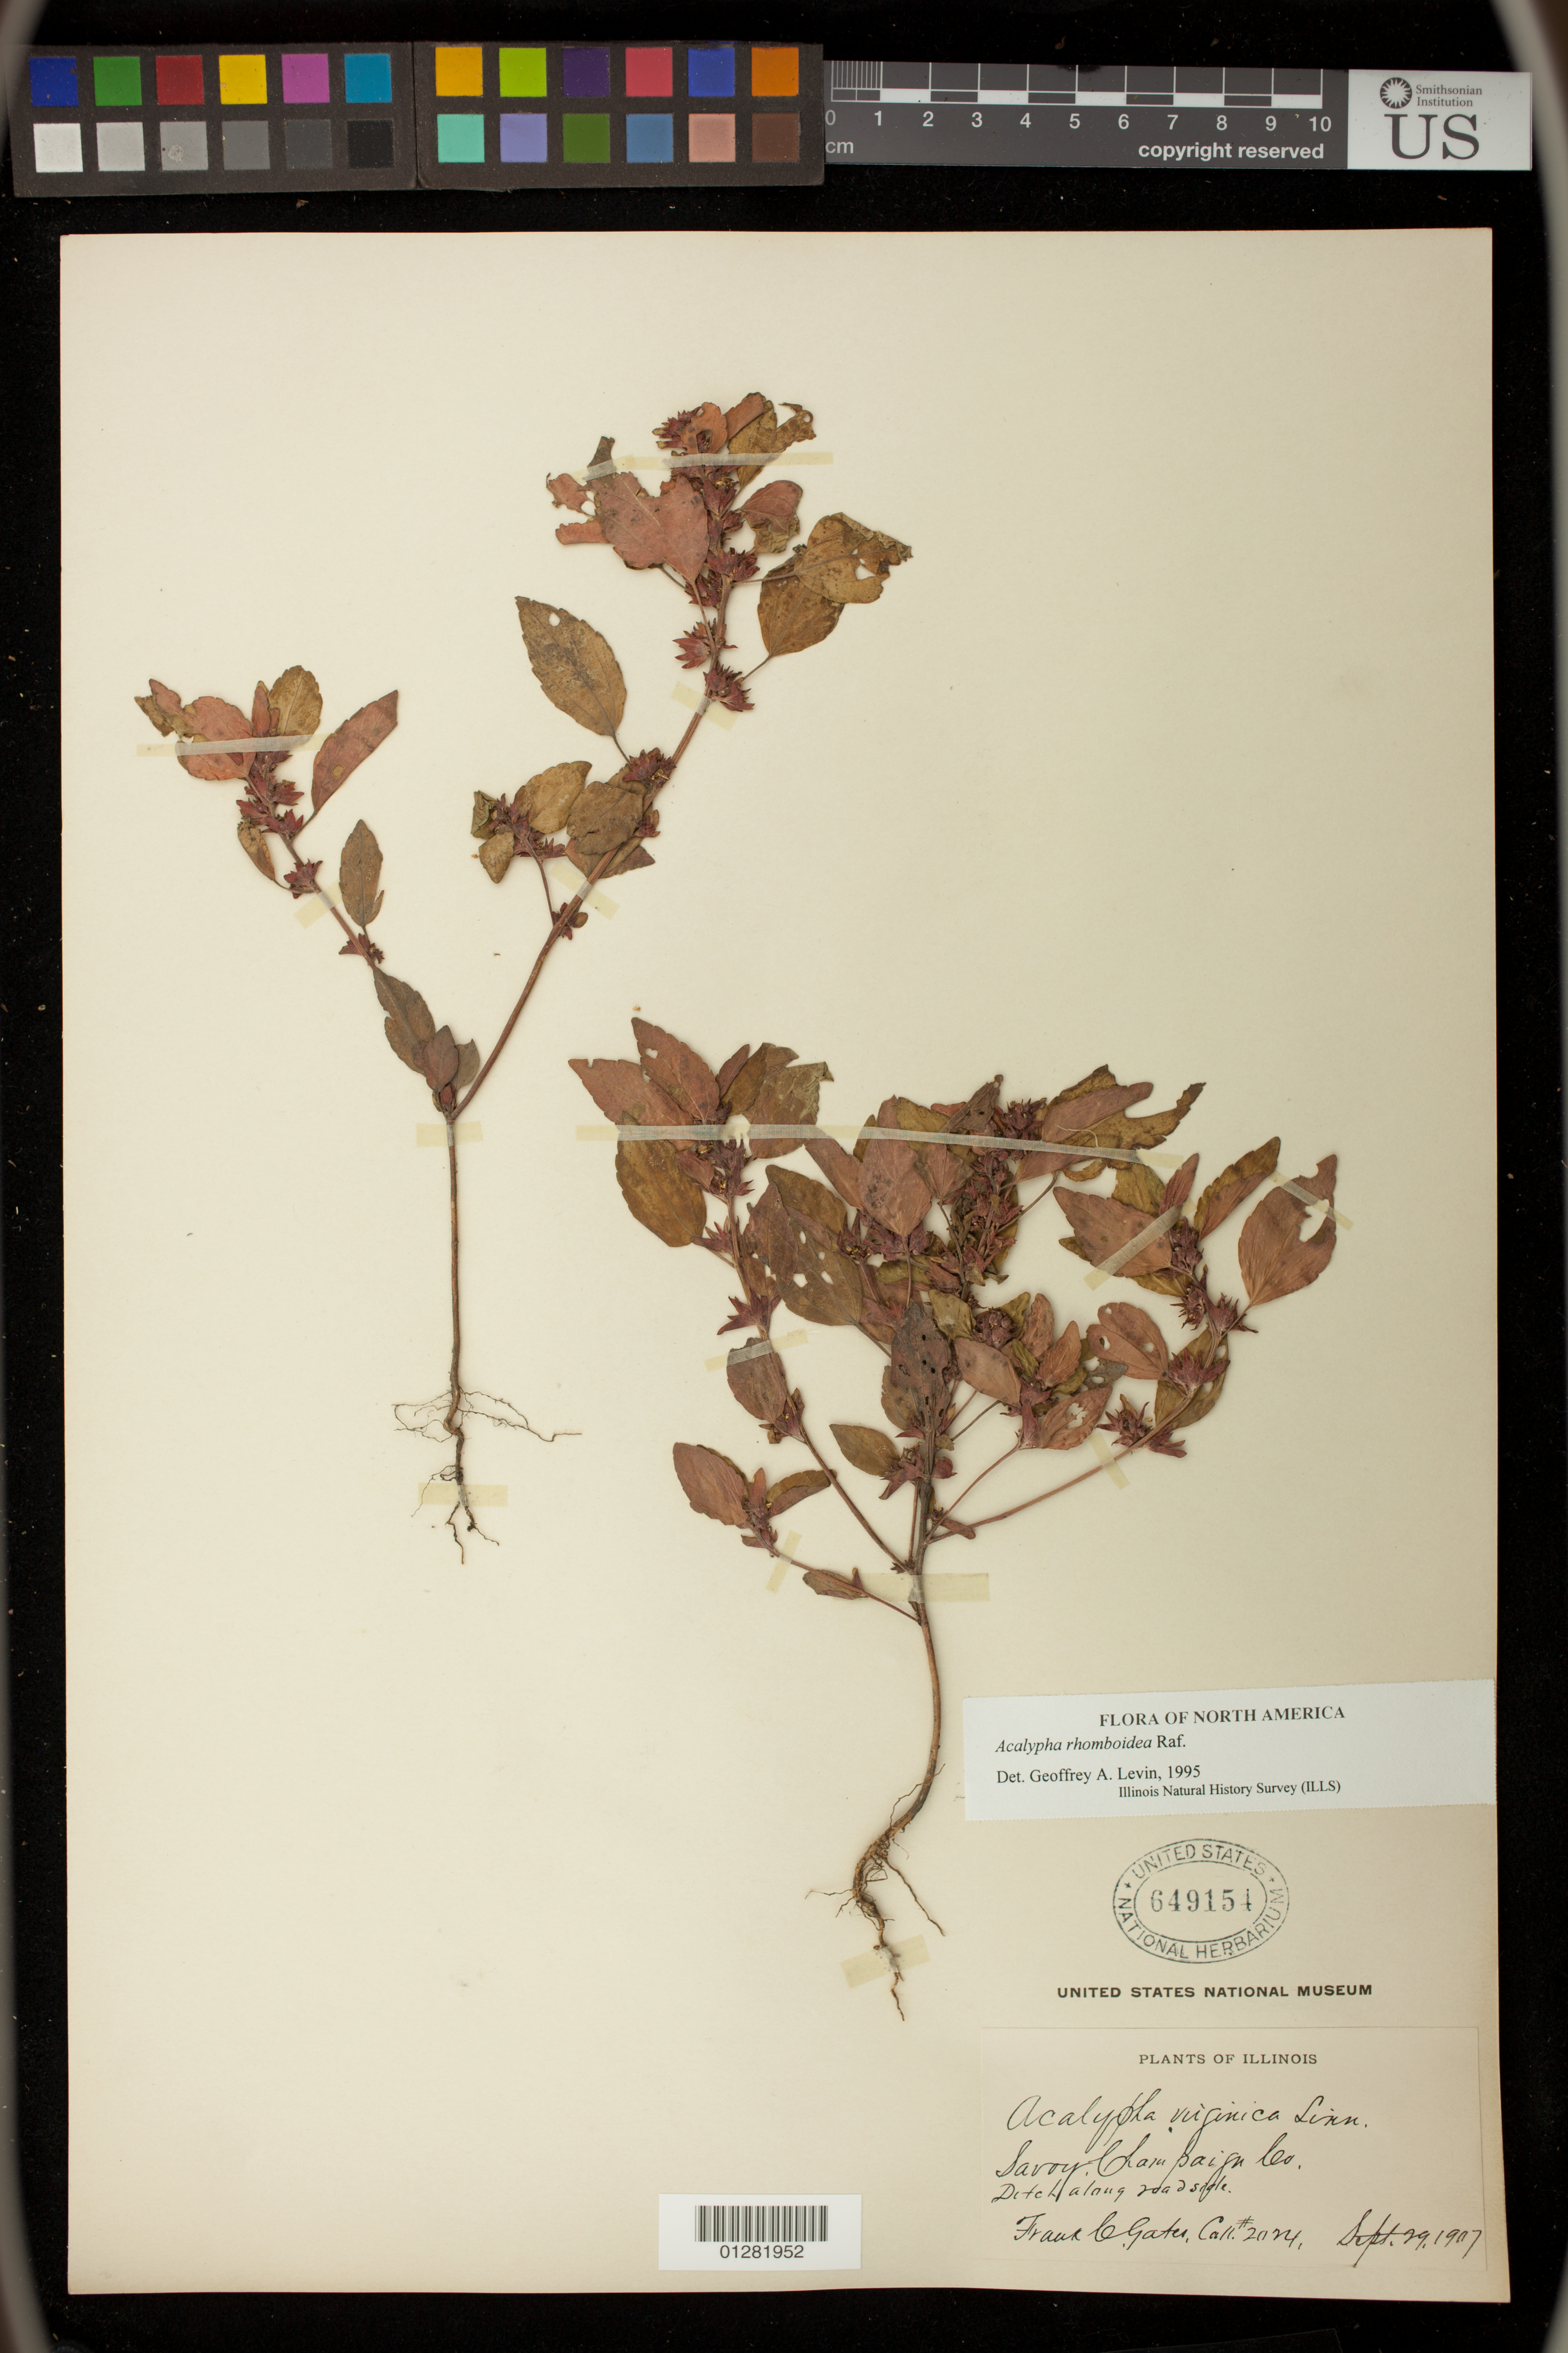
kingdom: Plantae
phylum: Tracheophyta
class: Magnoliopsida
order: Malpighiales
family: Euphorbiaceae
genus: Acalypha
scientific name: Acalypha rhomboidea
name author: Raf.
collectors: F. C. Gates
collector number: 2024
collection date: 1907-09-29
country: United States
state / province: Illinois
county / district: Champaign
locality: Savoy.Ditch along roadside.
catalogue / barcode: US 649154